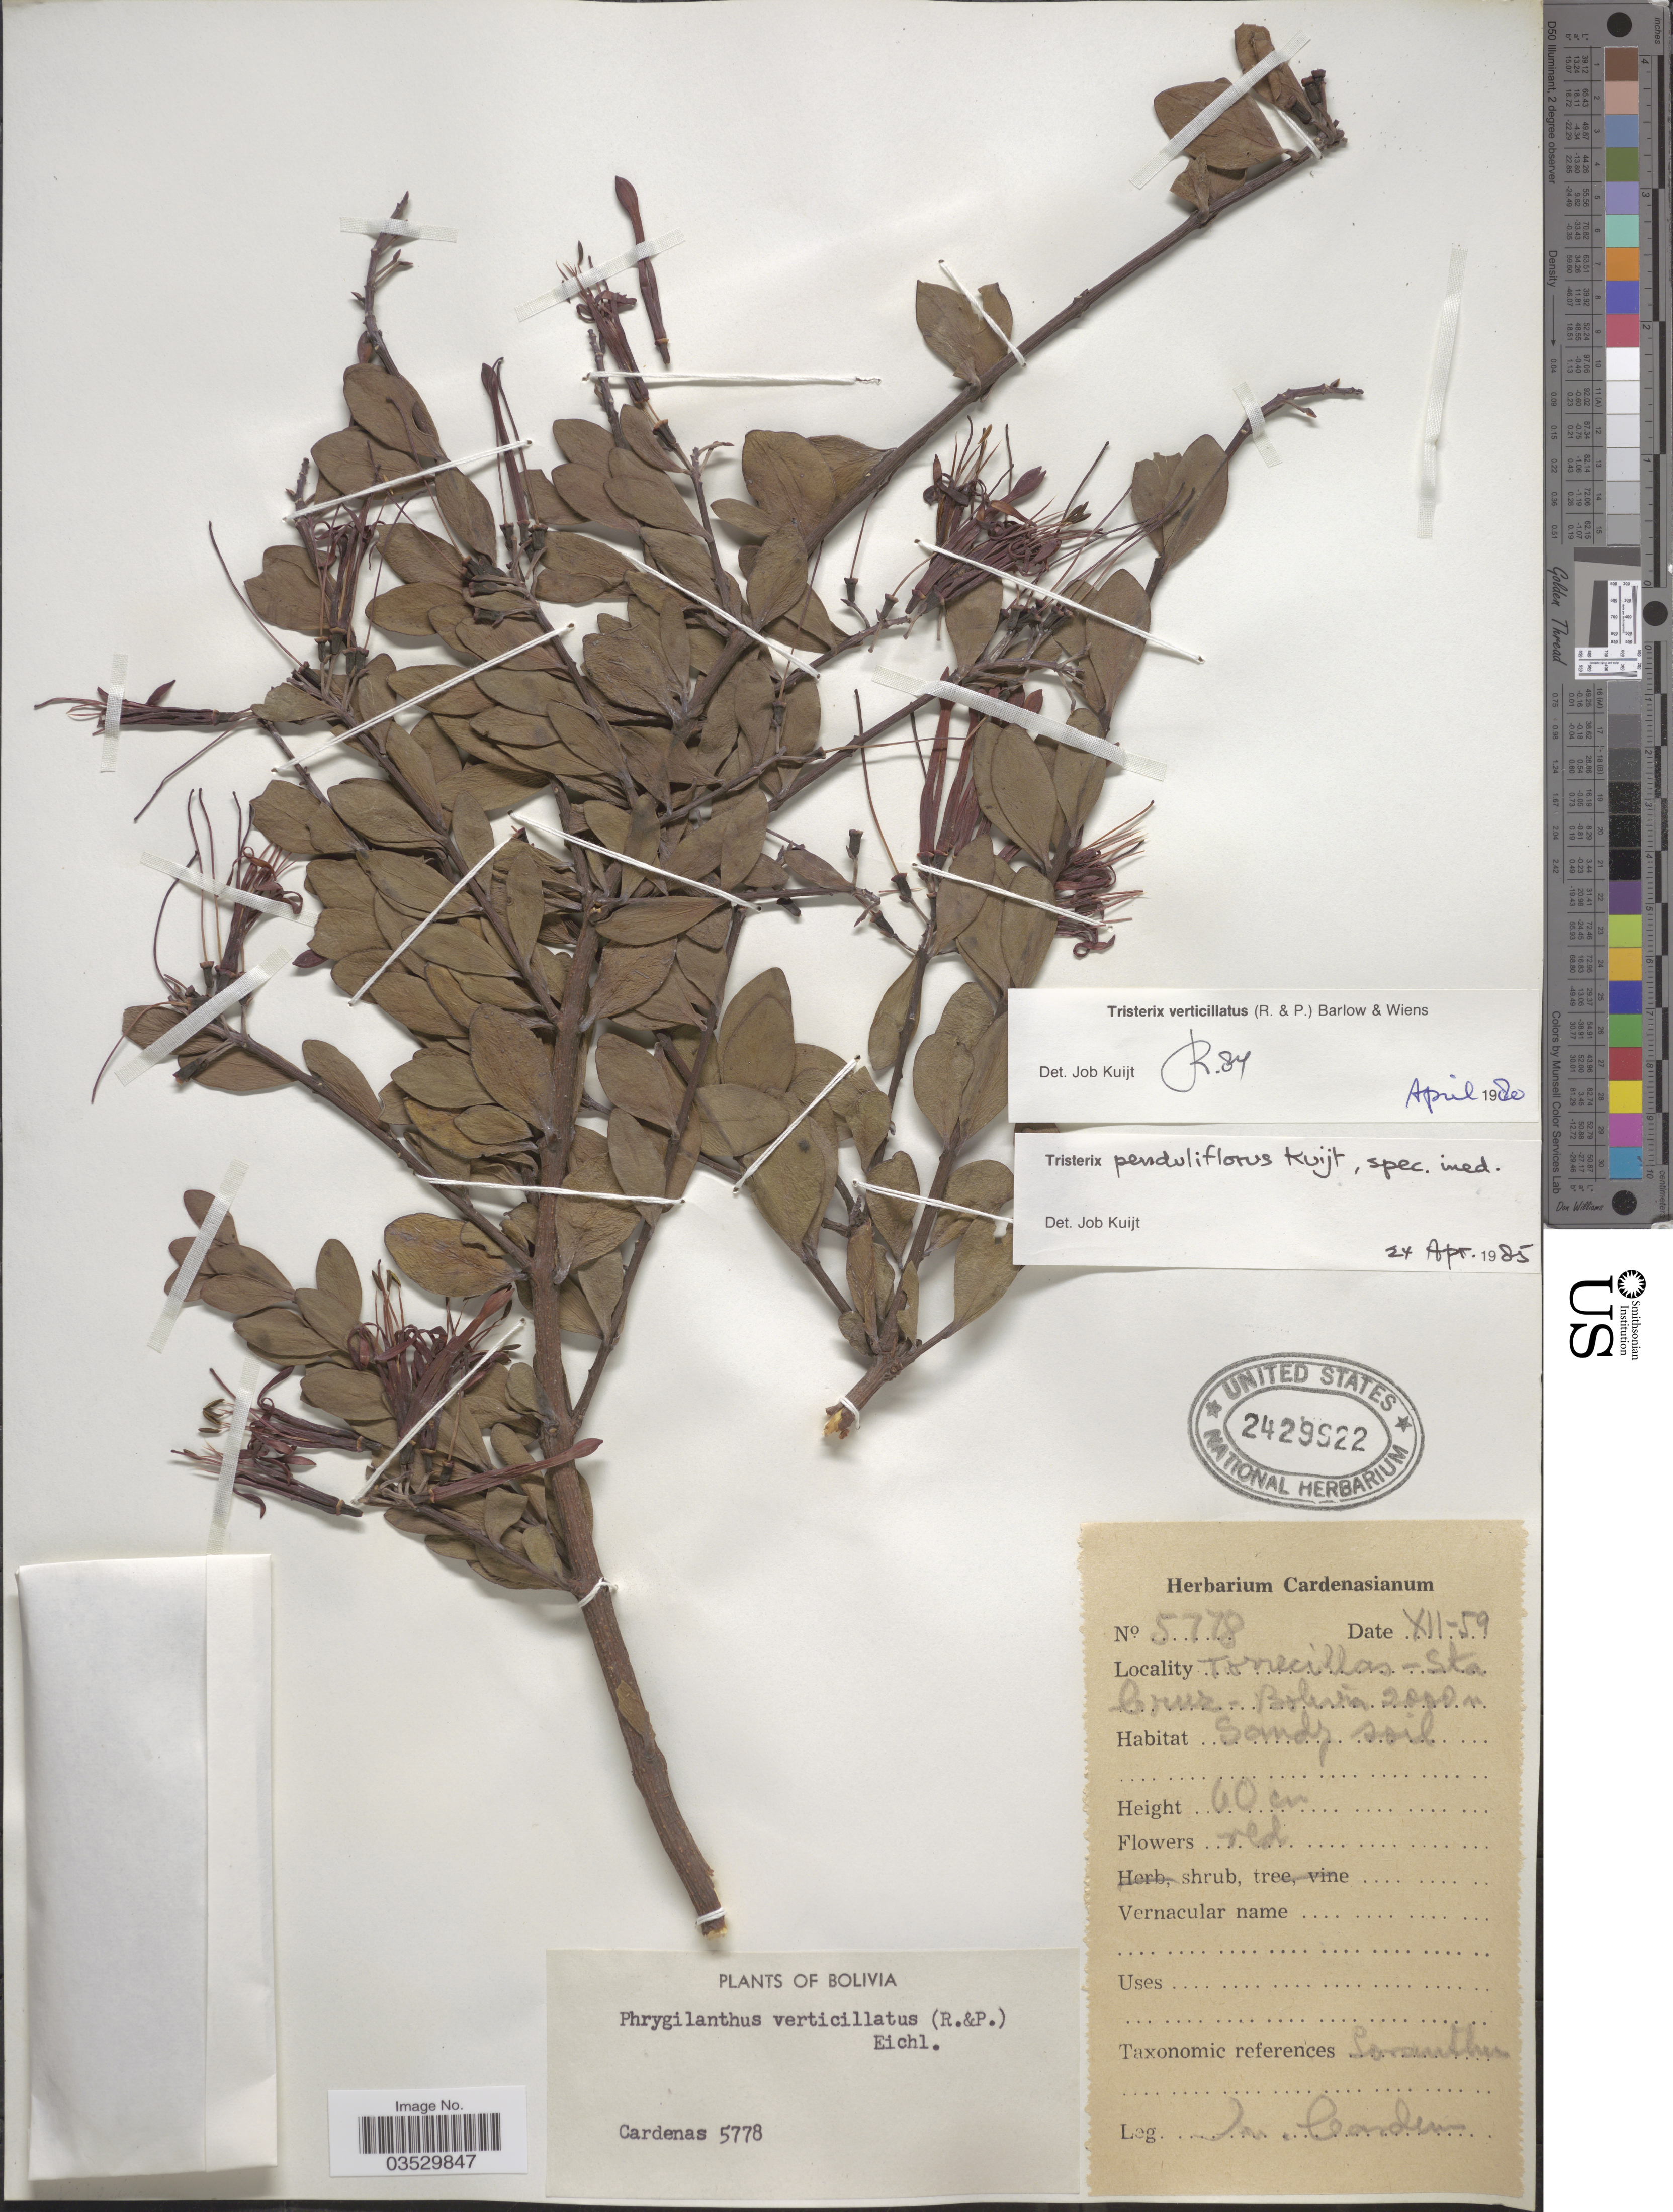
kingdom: Plantae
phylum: Tracheophyta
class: Magnoliopsida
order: Santalales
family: Loranthaceae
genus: Tristerix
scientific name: Tristerix penduliflorus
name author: Kuijt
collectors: M. Cárdenas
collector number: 5778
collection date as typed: Transcribed d/m/y: /12/59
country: Bolivia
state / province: Santa Cruz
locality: Torrecillas.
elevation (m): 2000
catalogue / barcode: US 2429922